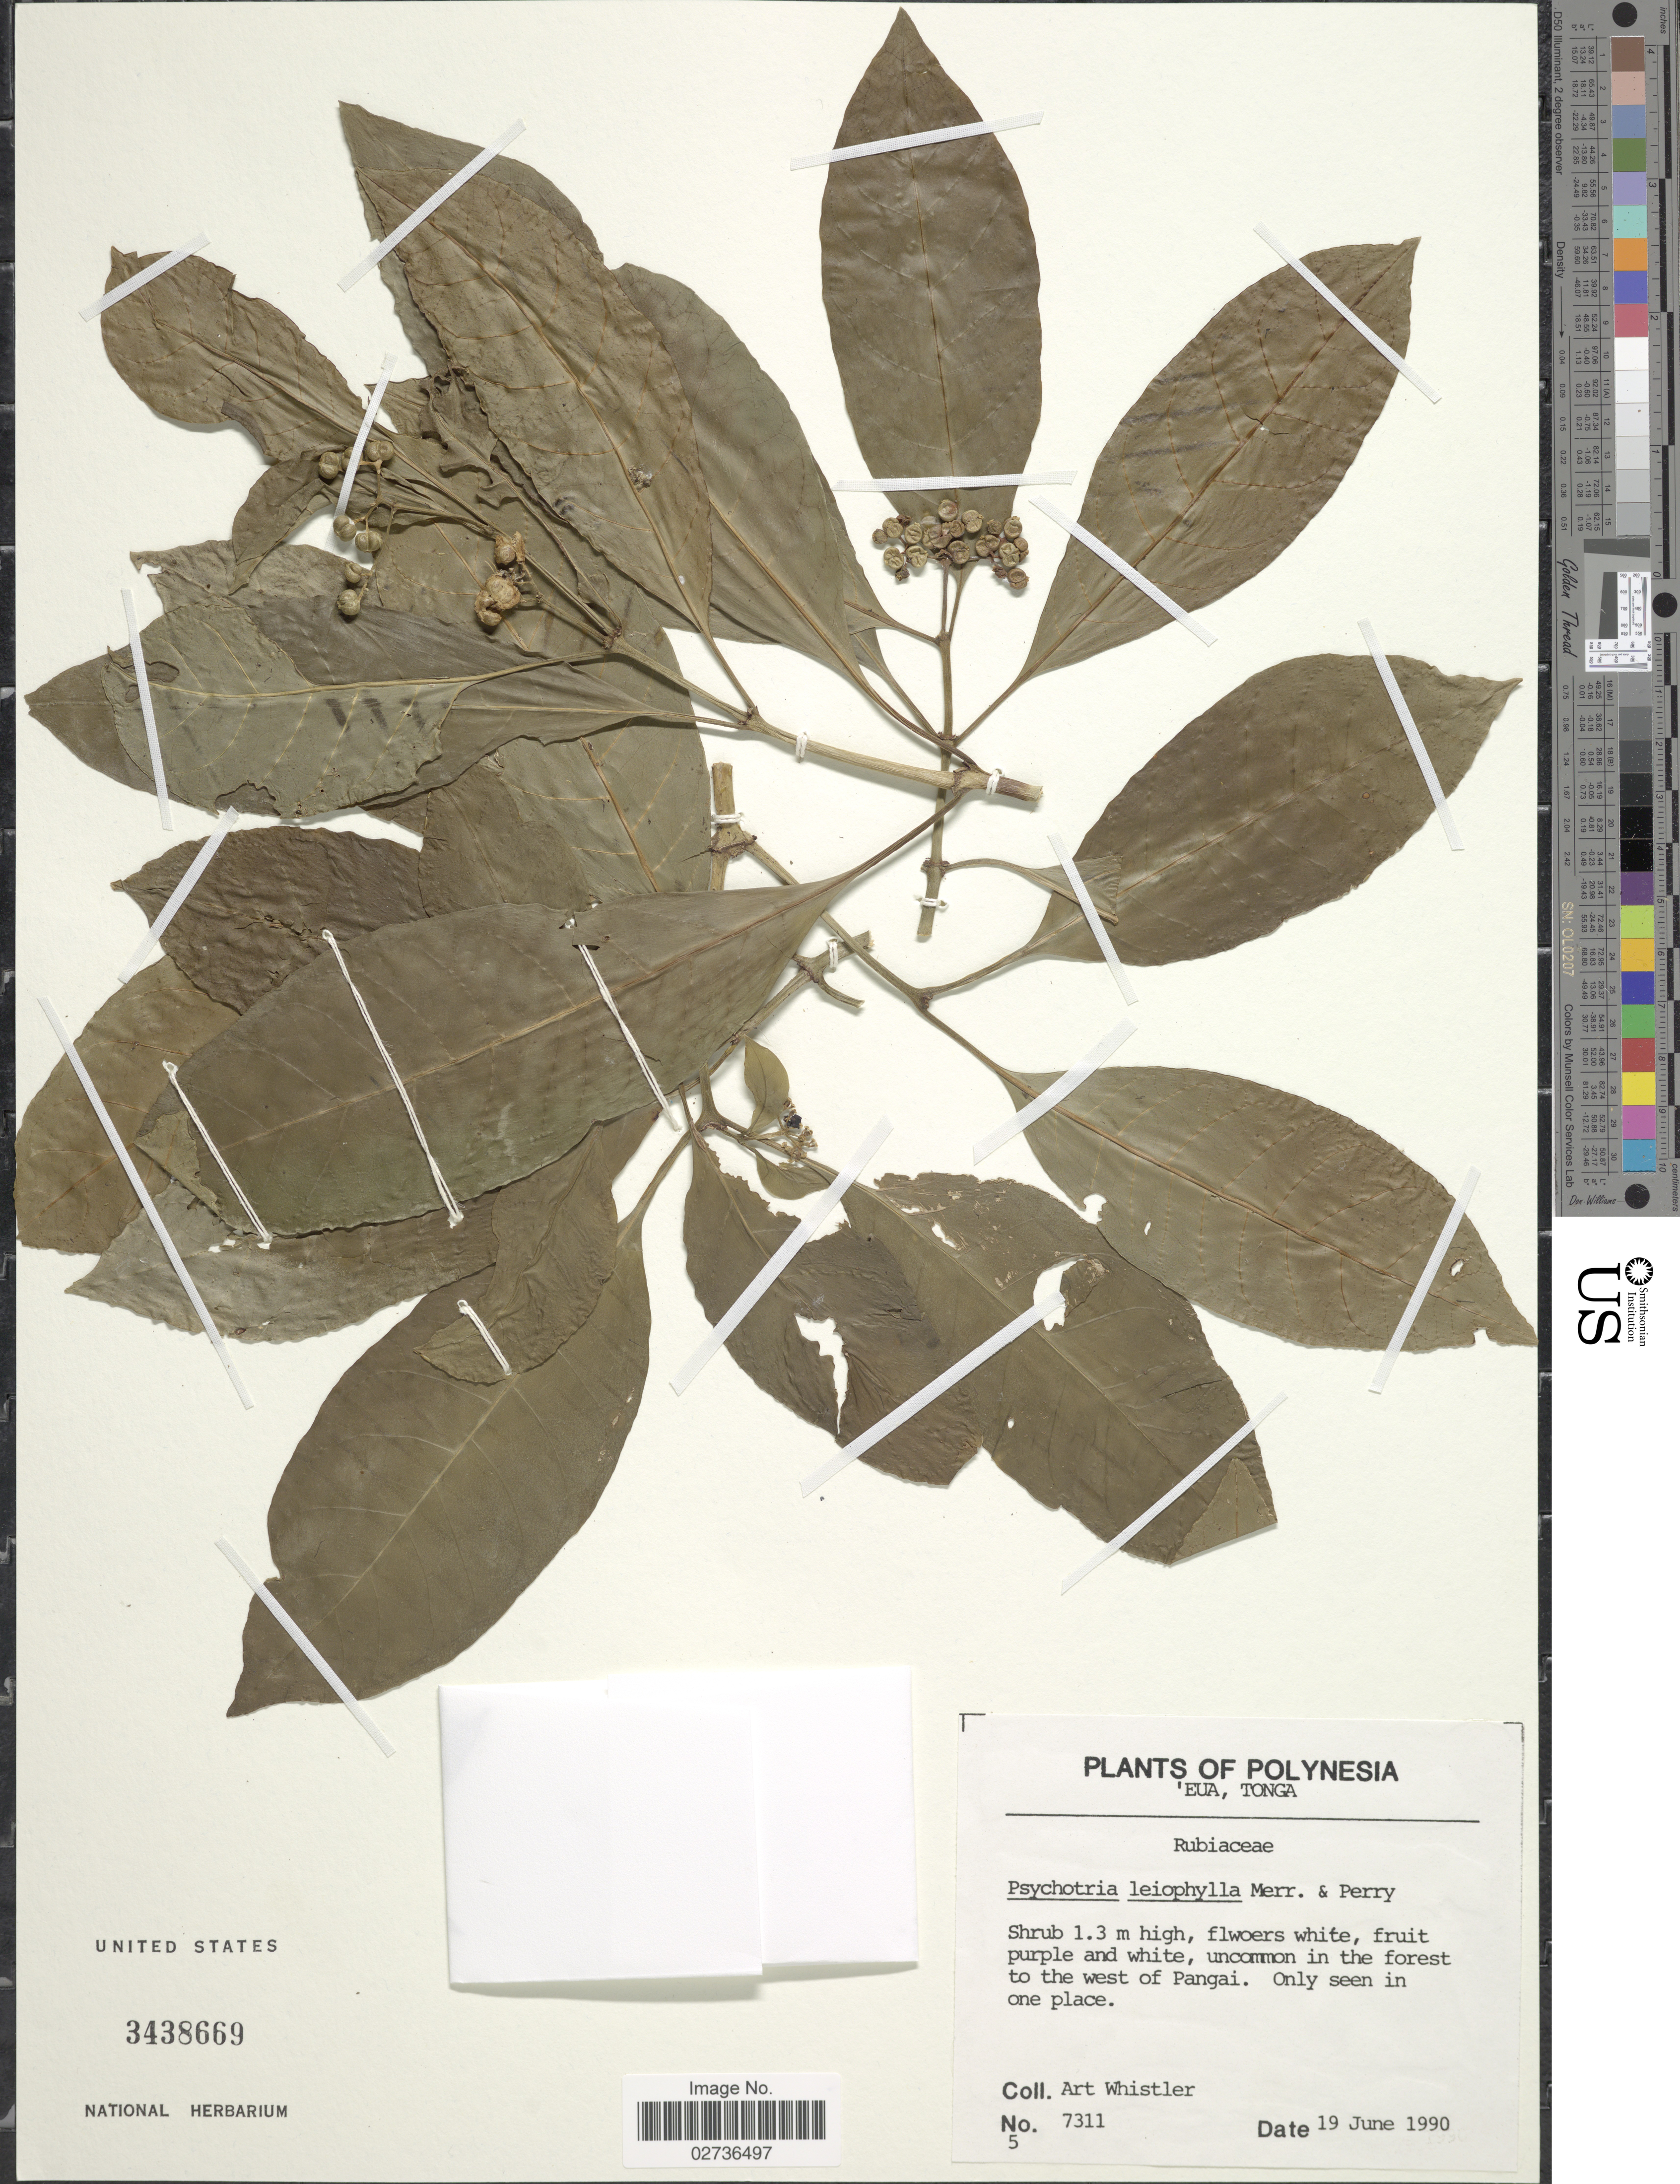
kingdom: Plantae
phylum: Tracheophyta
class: Magnoliopsida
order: Gentianales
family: Rubiaceae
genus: Psychotria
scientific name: Psychotria leiophloea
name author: Merr. & L.M. Perry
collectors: A. Whistler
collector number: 7311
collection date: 1990-06-19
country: Tonga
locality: Polynesia, Eua, Tonga, uncommon in the forest to the west of Pangai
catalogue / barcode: US 3438669